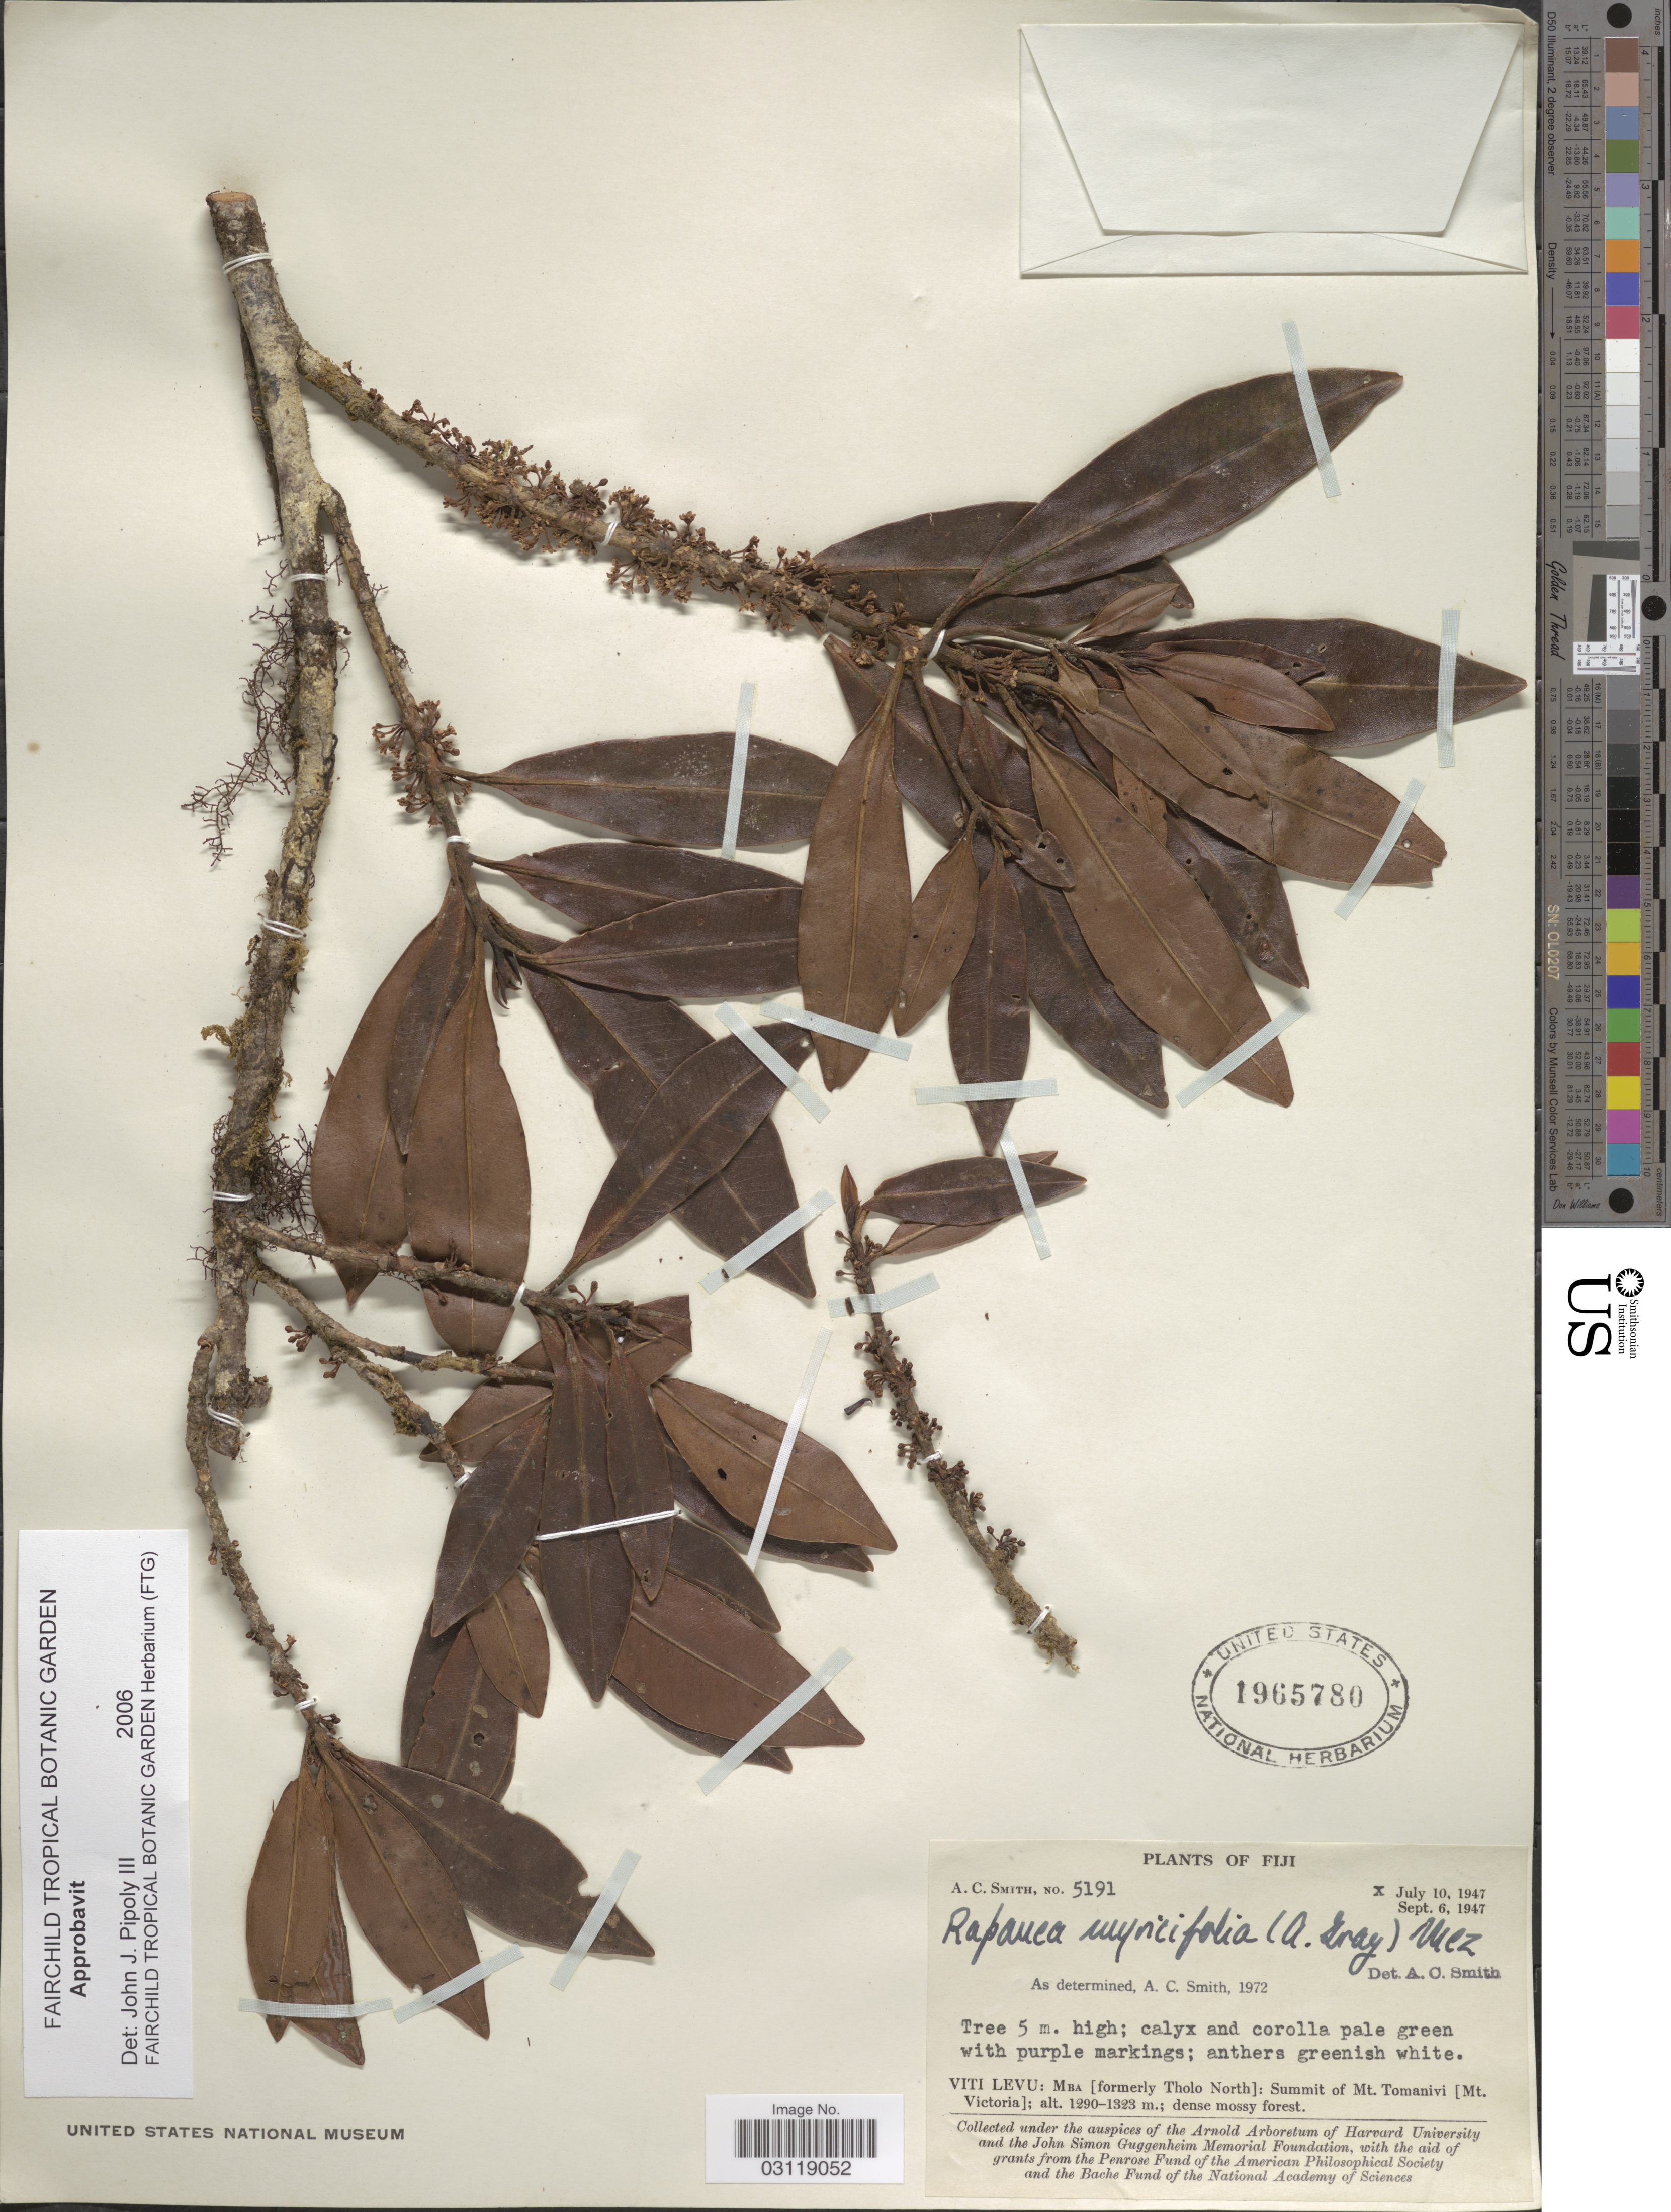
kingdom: Plantae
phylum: Tracheophyta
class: Magnoliopsida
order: Ericales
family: Primulaceae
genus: Rapanea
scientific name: Rapanea myricifolia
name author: (A. Gray) Mez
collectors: A. C. Smith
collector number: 5191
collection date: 1947-07-10/1947-09-06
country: Fiji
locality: Viti Levu: Mba [formerly Tholo North]: Summit of Mt. Tomanivi [Mt. Victoria].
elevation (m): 1290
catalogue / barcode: US 1965780